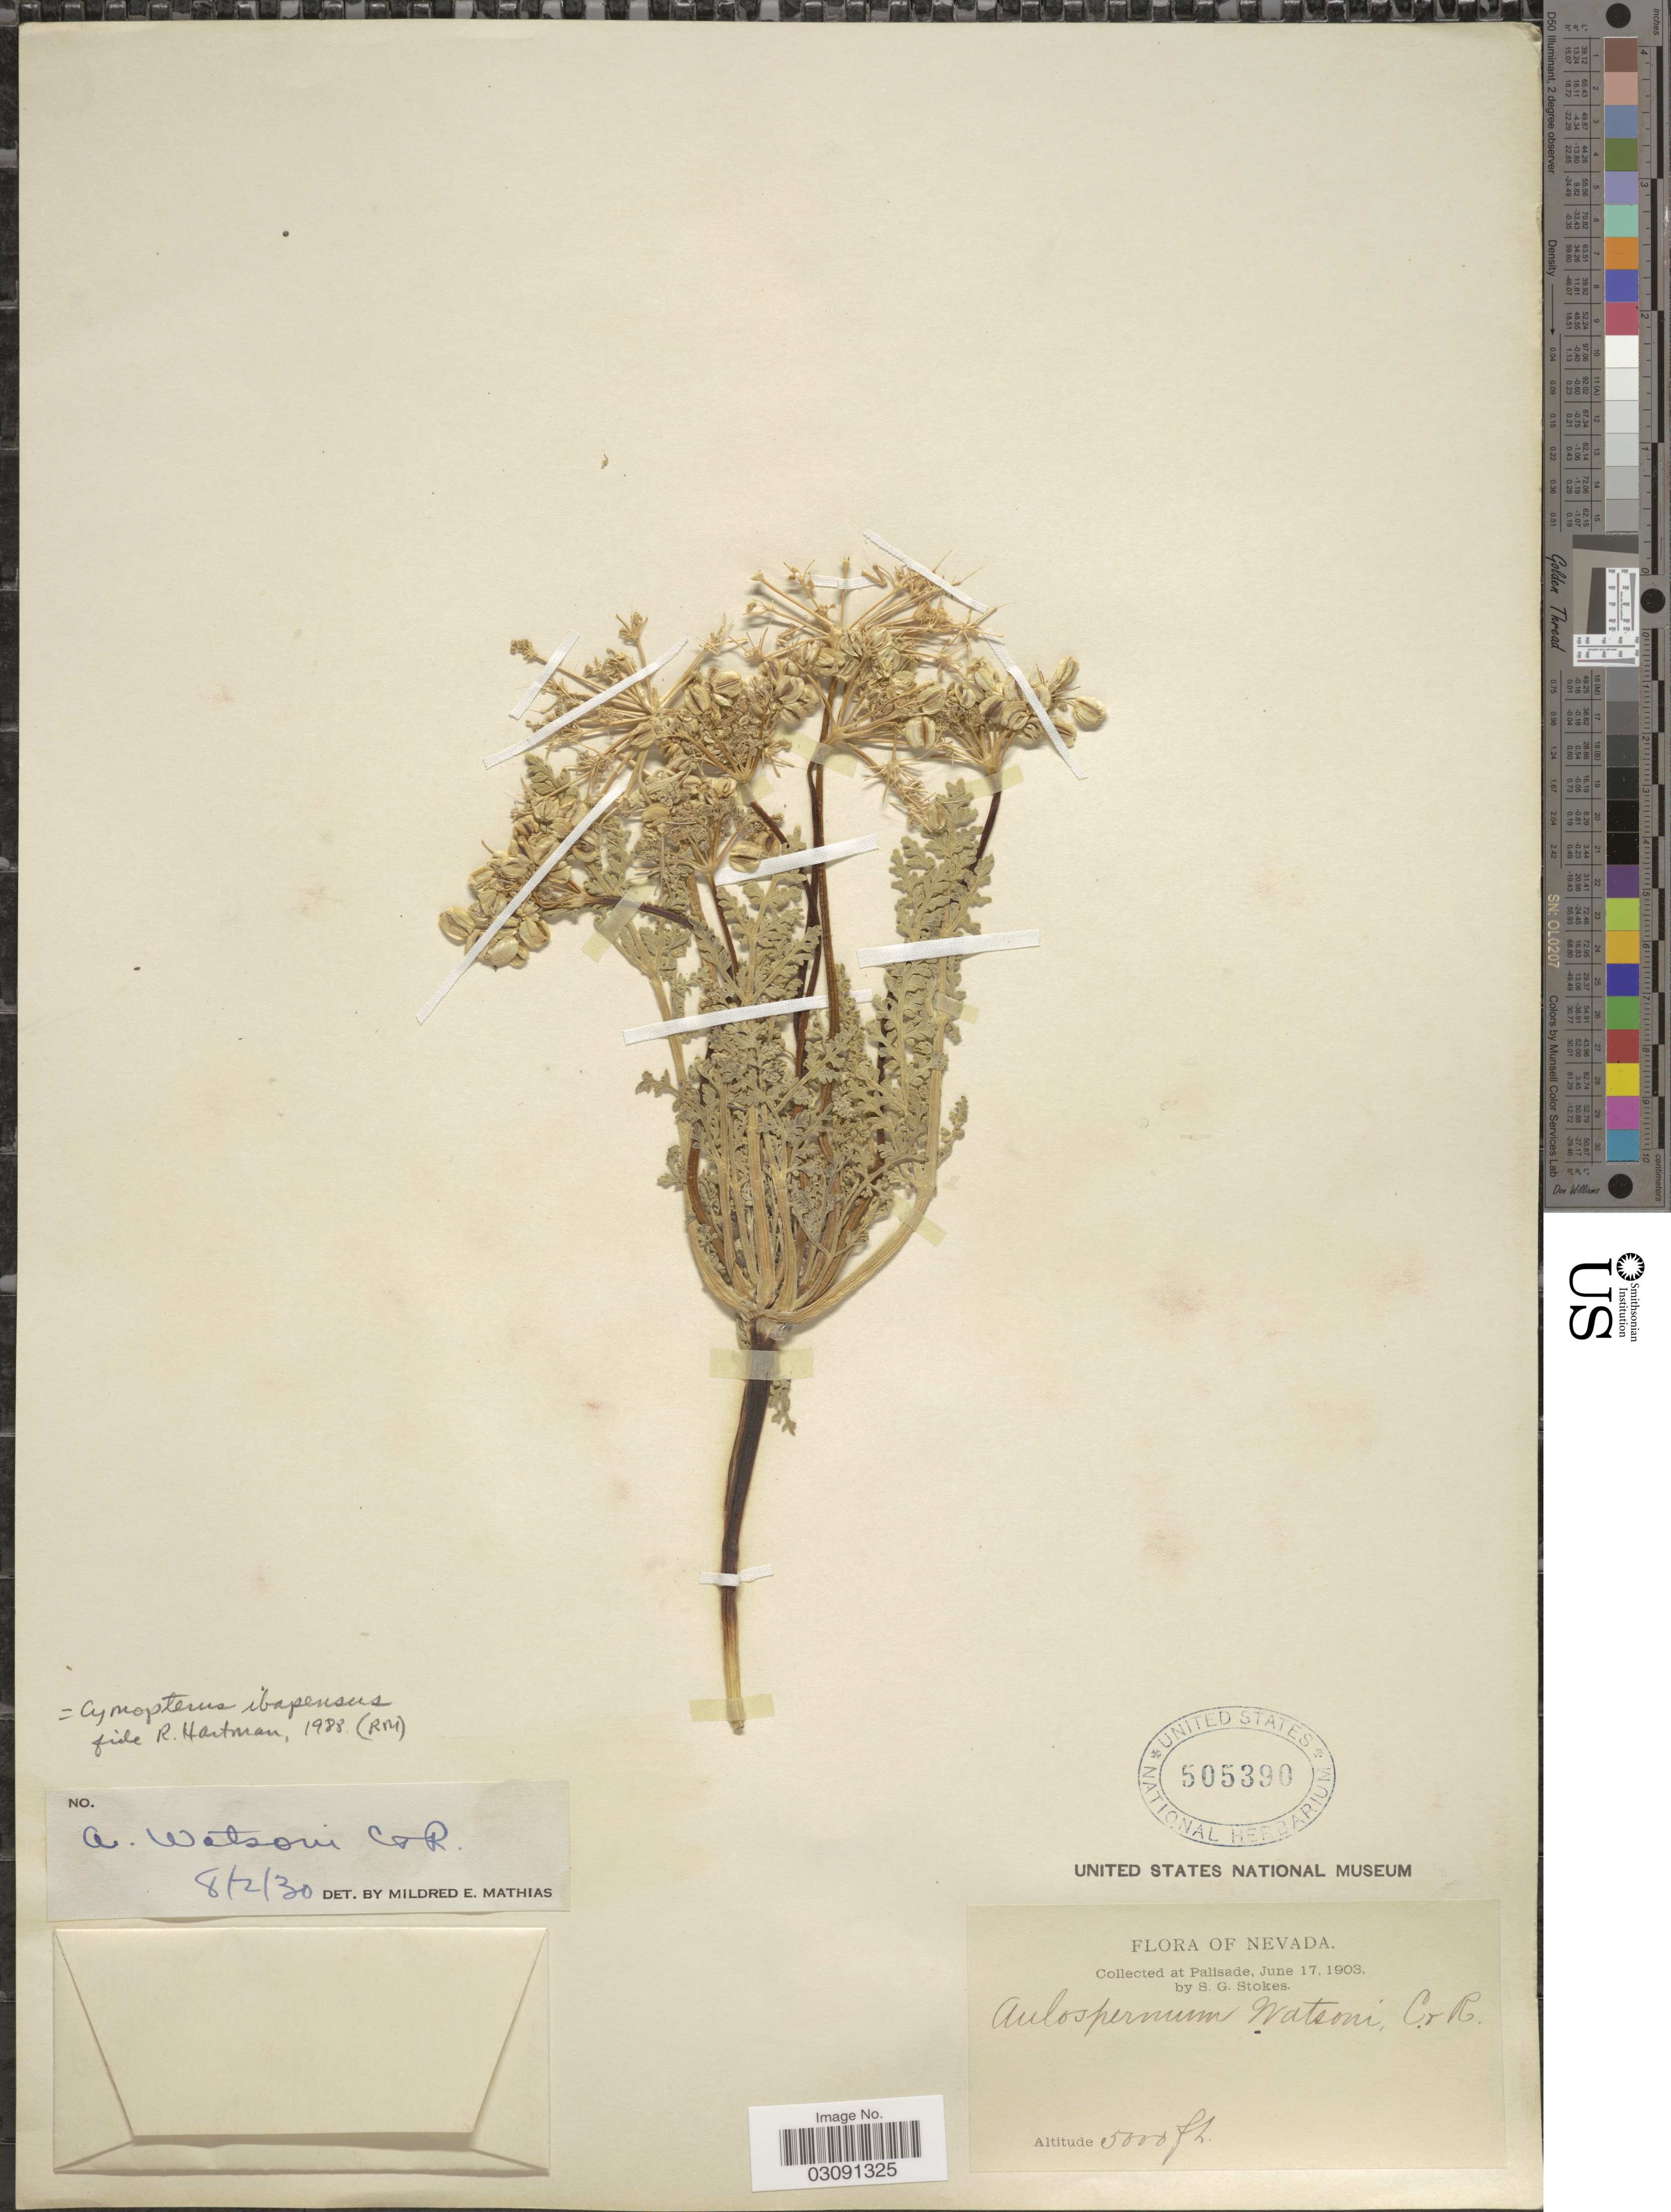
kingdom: Plantae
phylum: Tracheophyta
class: Magnoliopsida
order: Apiales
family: Apiaceae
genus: Cymopterus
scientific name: Cymopterus ibapensis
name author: M.E. Jones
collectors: S. G. Stokes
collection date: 1903-06-17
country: United States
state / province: Nevada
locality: At Palisade.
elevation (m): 1524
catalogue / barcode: US 505390